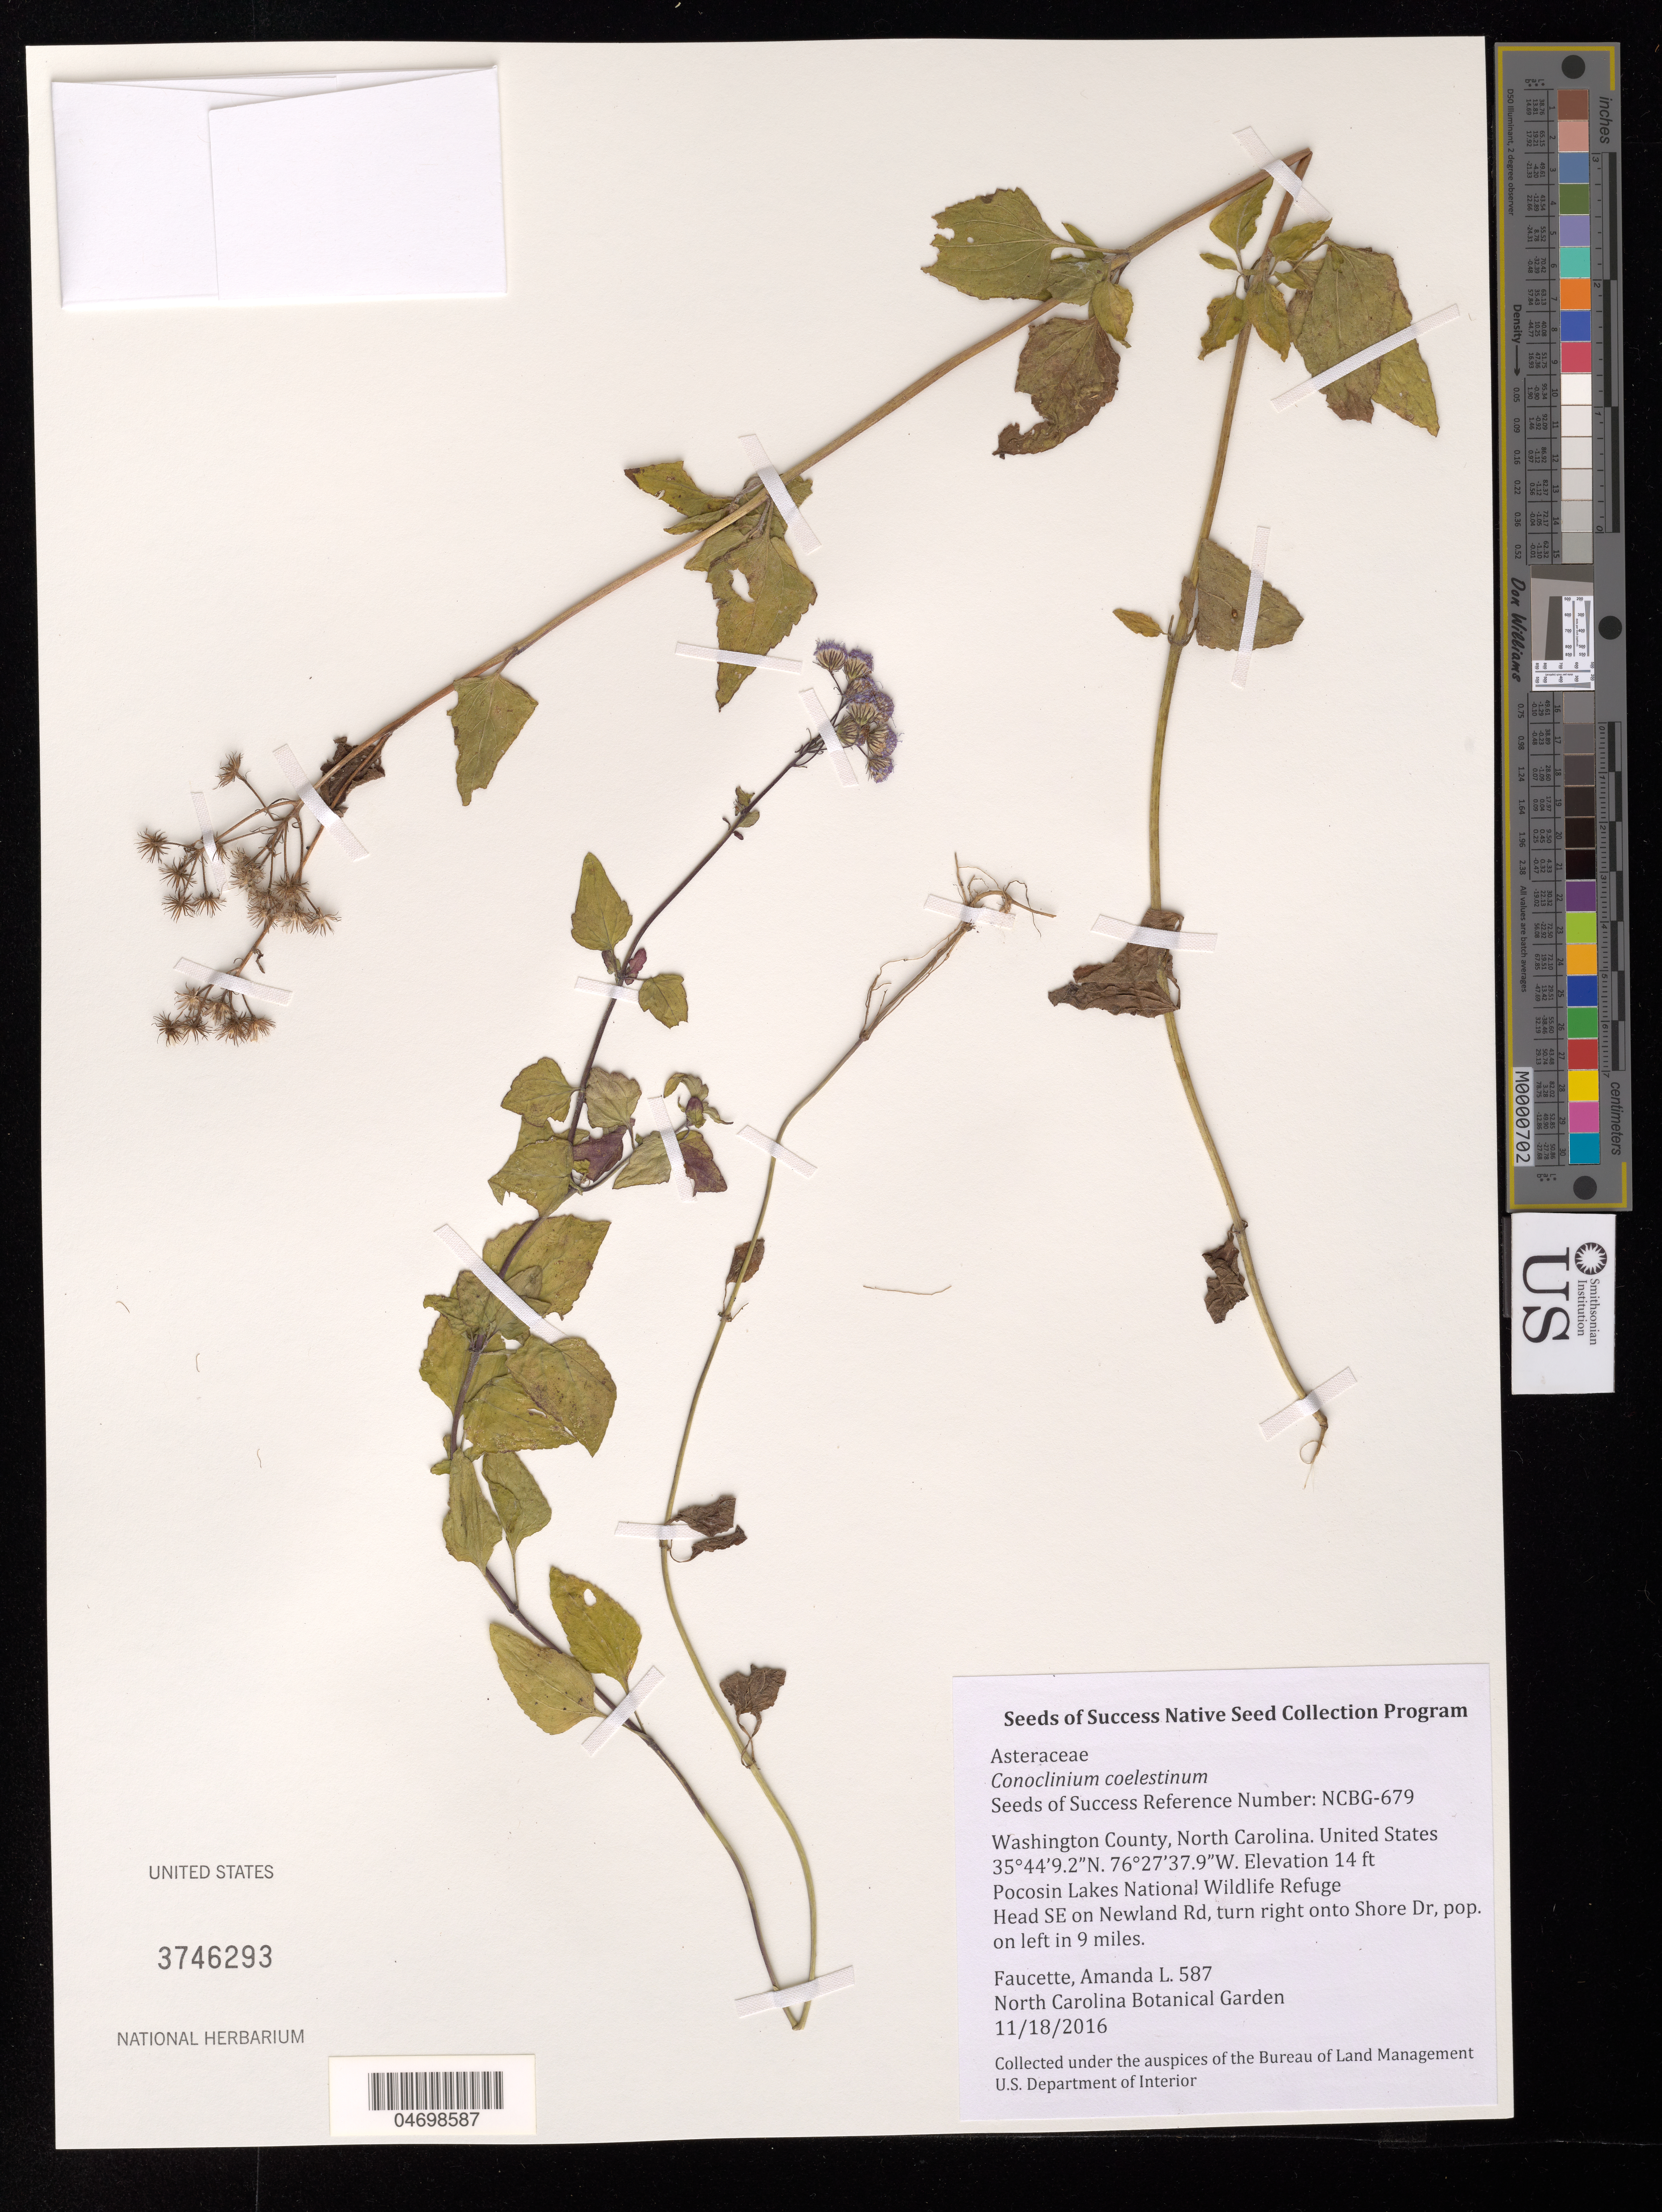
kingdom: Plantae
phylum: Tracheophyta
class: Magnoliopsida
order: Asterales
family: Asteraceae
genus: Conoclinium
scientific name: Conoclinium coelestinum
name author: (L.) DC.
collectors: A. Faucette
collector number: NCBG-679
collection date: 2016-11-18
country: United States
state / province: North Carolina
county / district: Tyrrell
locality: Pocosin Lakes National Wildlife Refuge, Shore Dr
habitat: Ruderal Herbaceous Vegetation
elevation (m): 4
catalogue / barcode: US 3746293